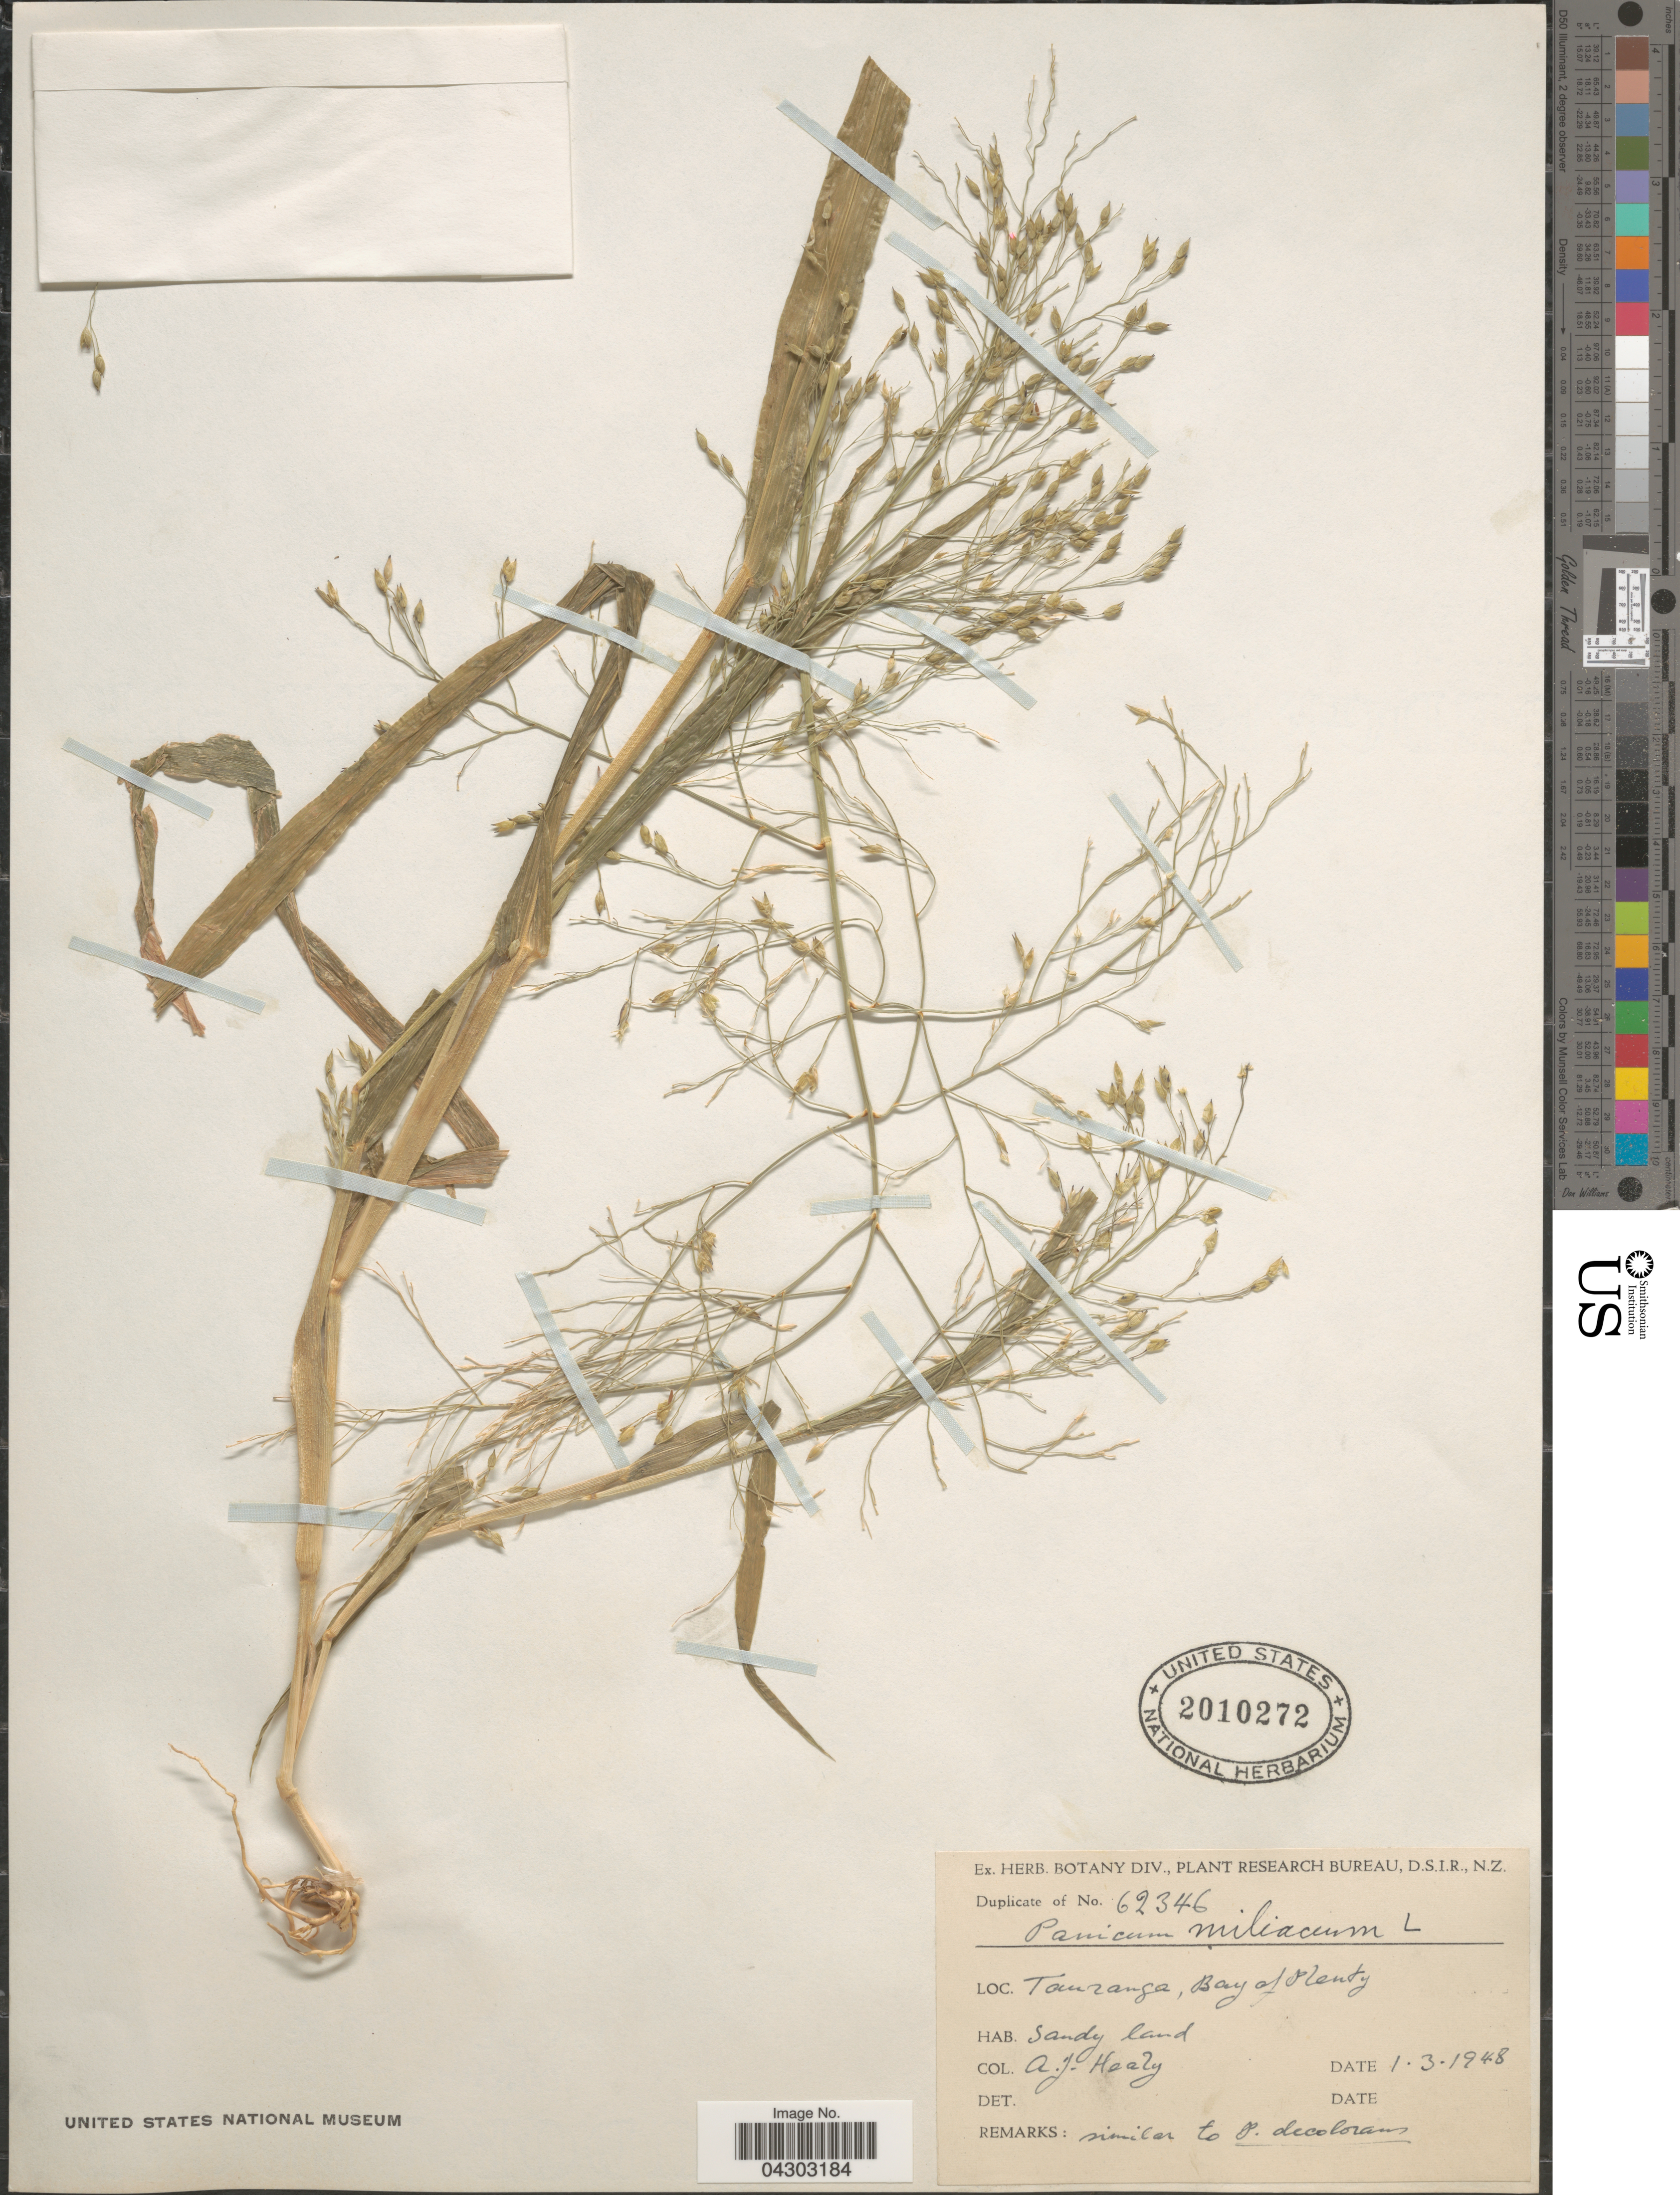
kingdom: Plantae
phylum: Tracheophyta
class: Liliopsida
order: Poales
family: Poaceae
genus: Panicum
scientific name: Panicum miliaceum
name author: L.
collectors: A. Healy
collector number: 62346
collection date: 1948-03-01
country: New Zealand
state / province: Bay of Plenty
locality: Tanzanga.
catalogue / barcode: US 2010272